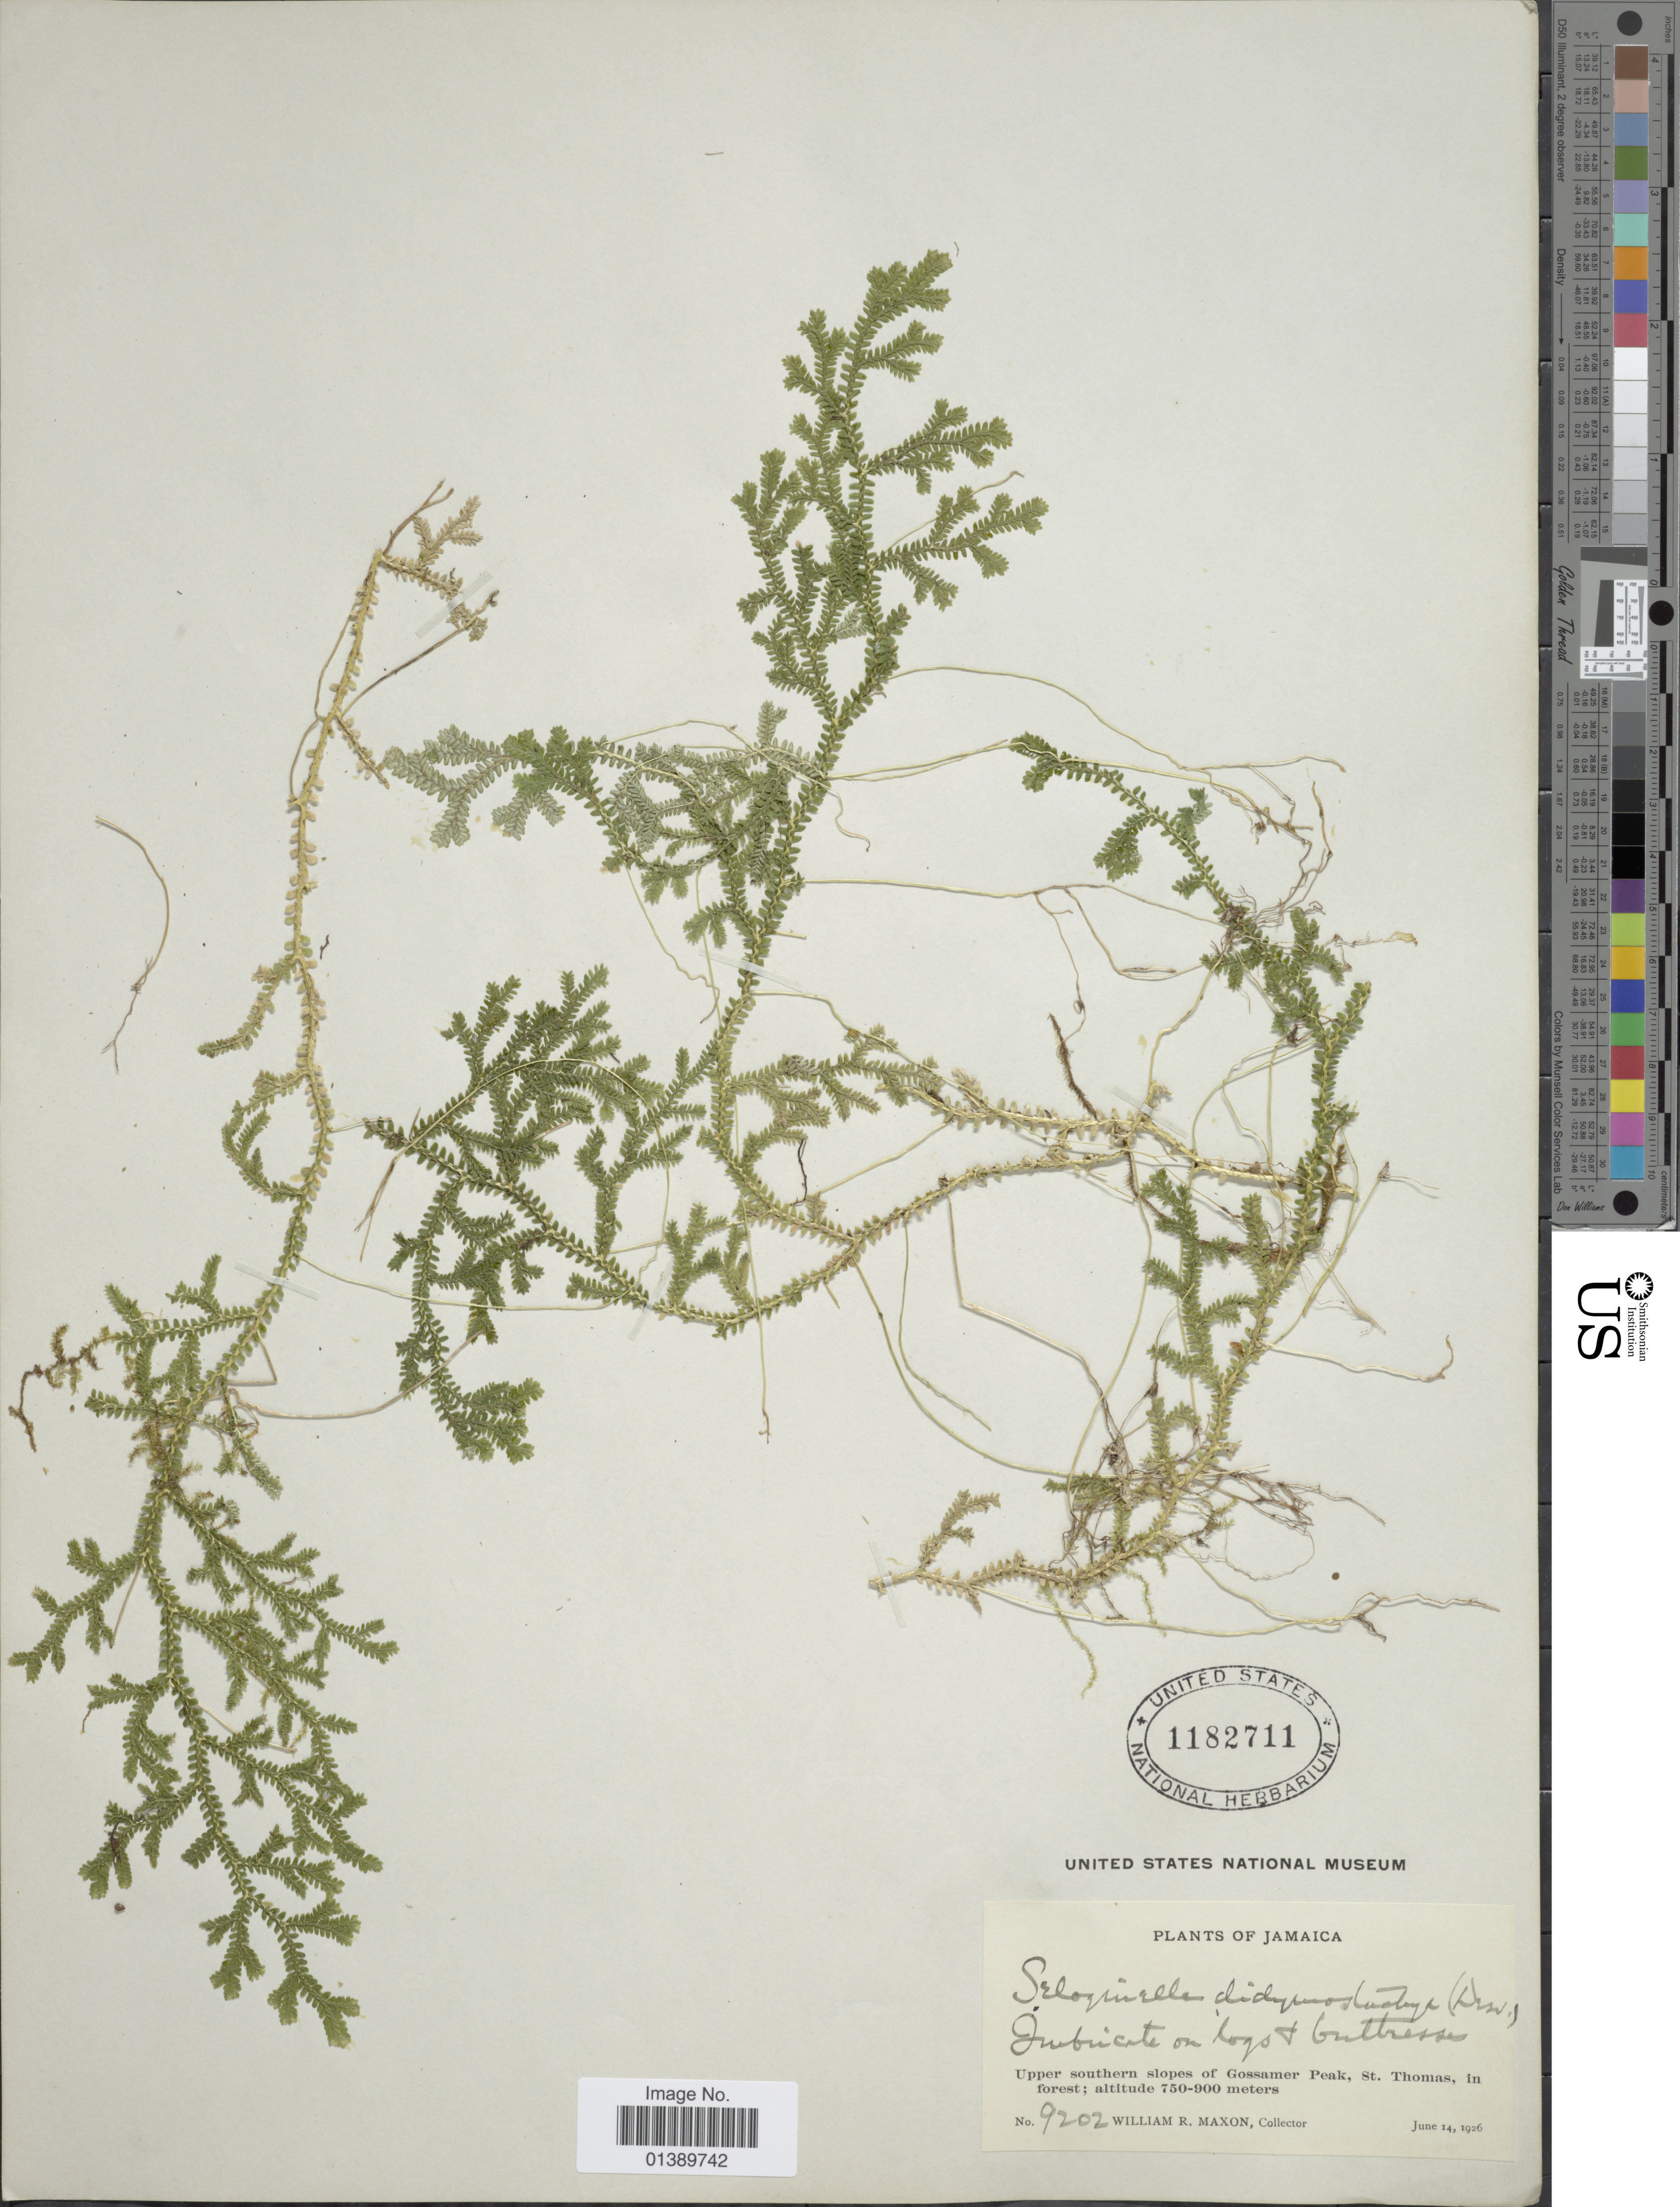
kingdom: Plantae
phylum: Tracheophyta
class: Lycopodiopsida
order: Selaginellales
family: Selaginellaceae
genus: Selaginella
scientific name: Selaginella denudata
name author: (Willd.) Spring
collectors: W. R. Maxon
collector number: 9202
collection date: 1926-06-14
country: Jamaica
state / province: Saint Thomas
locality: Upper southern slopes of Gossamer Peak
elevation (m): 750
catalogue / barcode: US 1182711